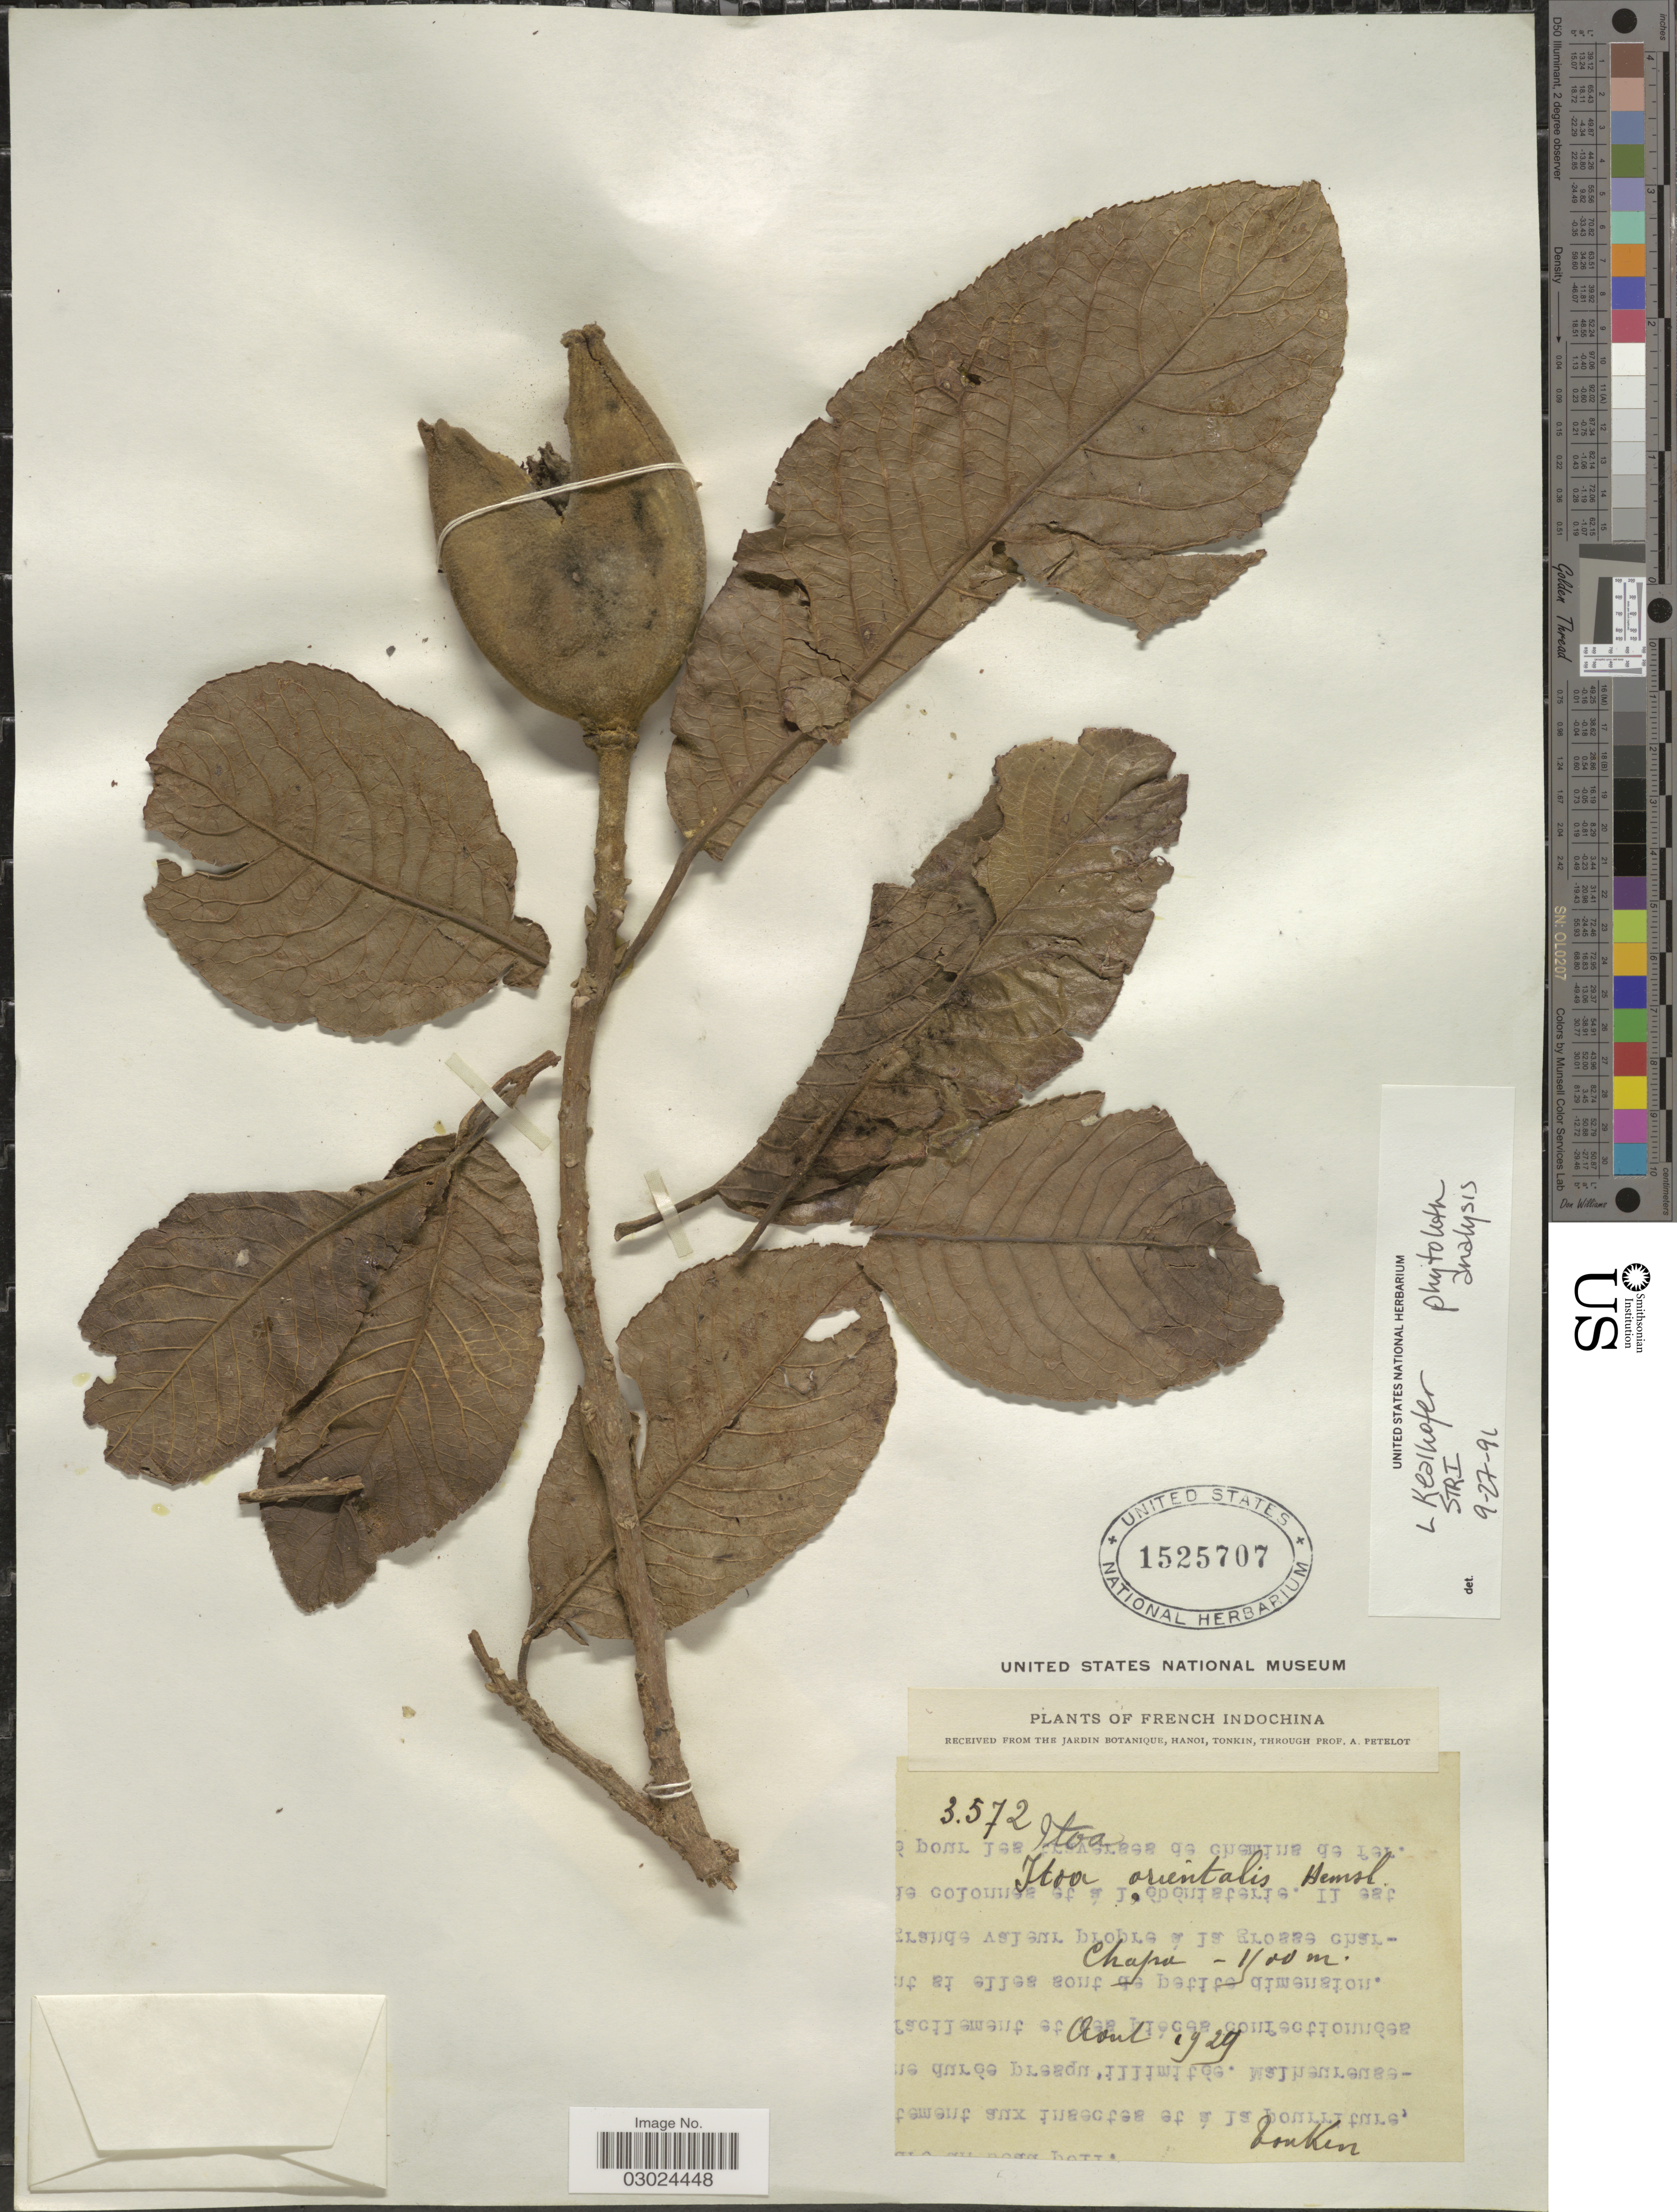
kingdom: Plantae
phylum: Tracheophyta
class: Magnoliopsida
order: Malpighiales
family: Salicaceae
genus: Itoa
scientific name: Itoa orientalis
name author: Hemsl.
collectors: A. Petelot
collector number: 3572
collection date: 1929-08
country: Vietnam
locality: Tonkin. Chapa.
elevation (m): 1500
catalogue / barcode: US 1525707